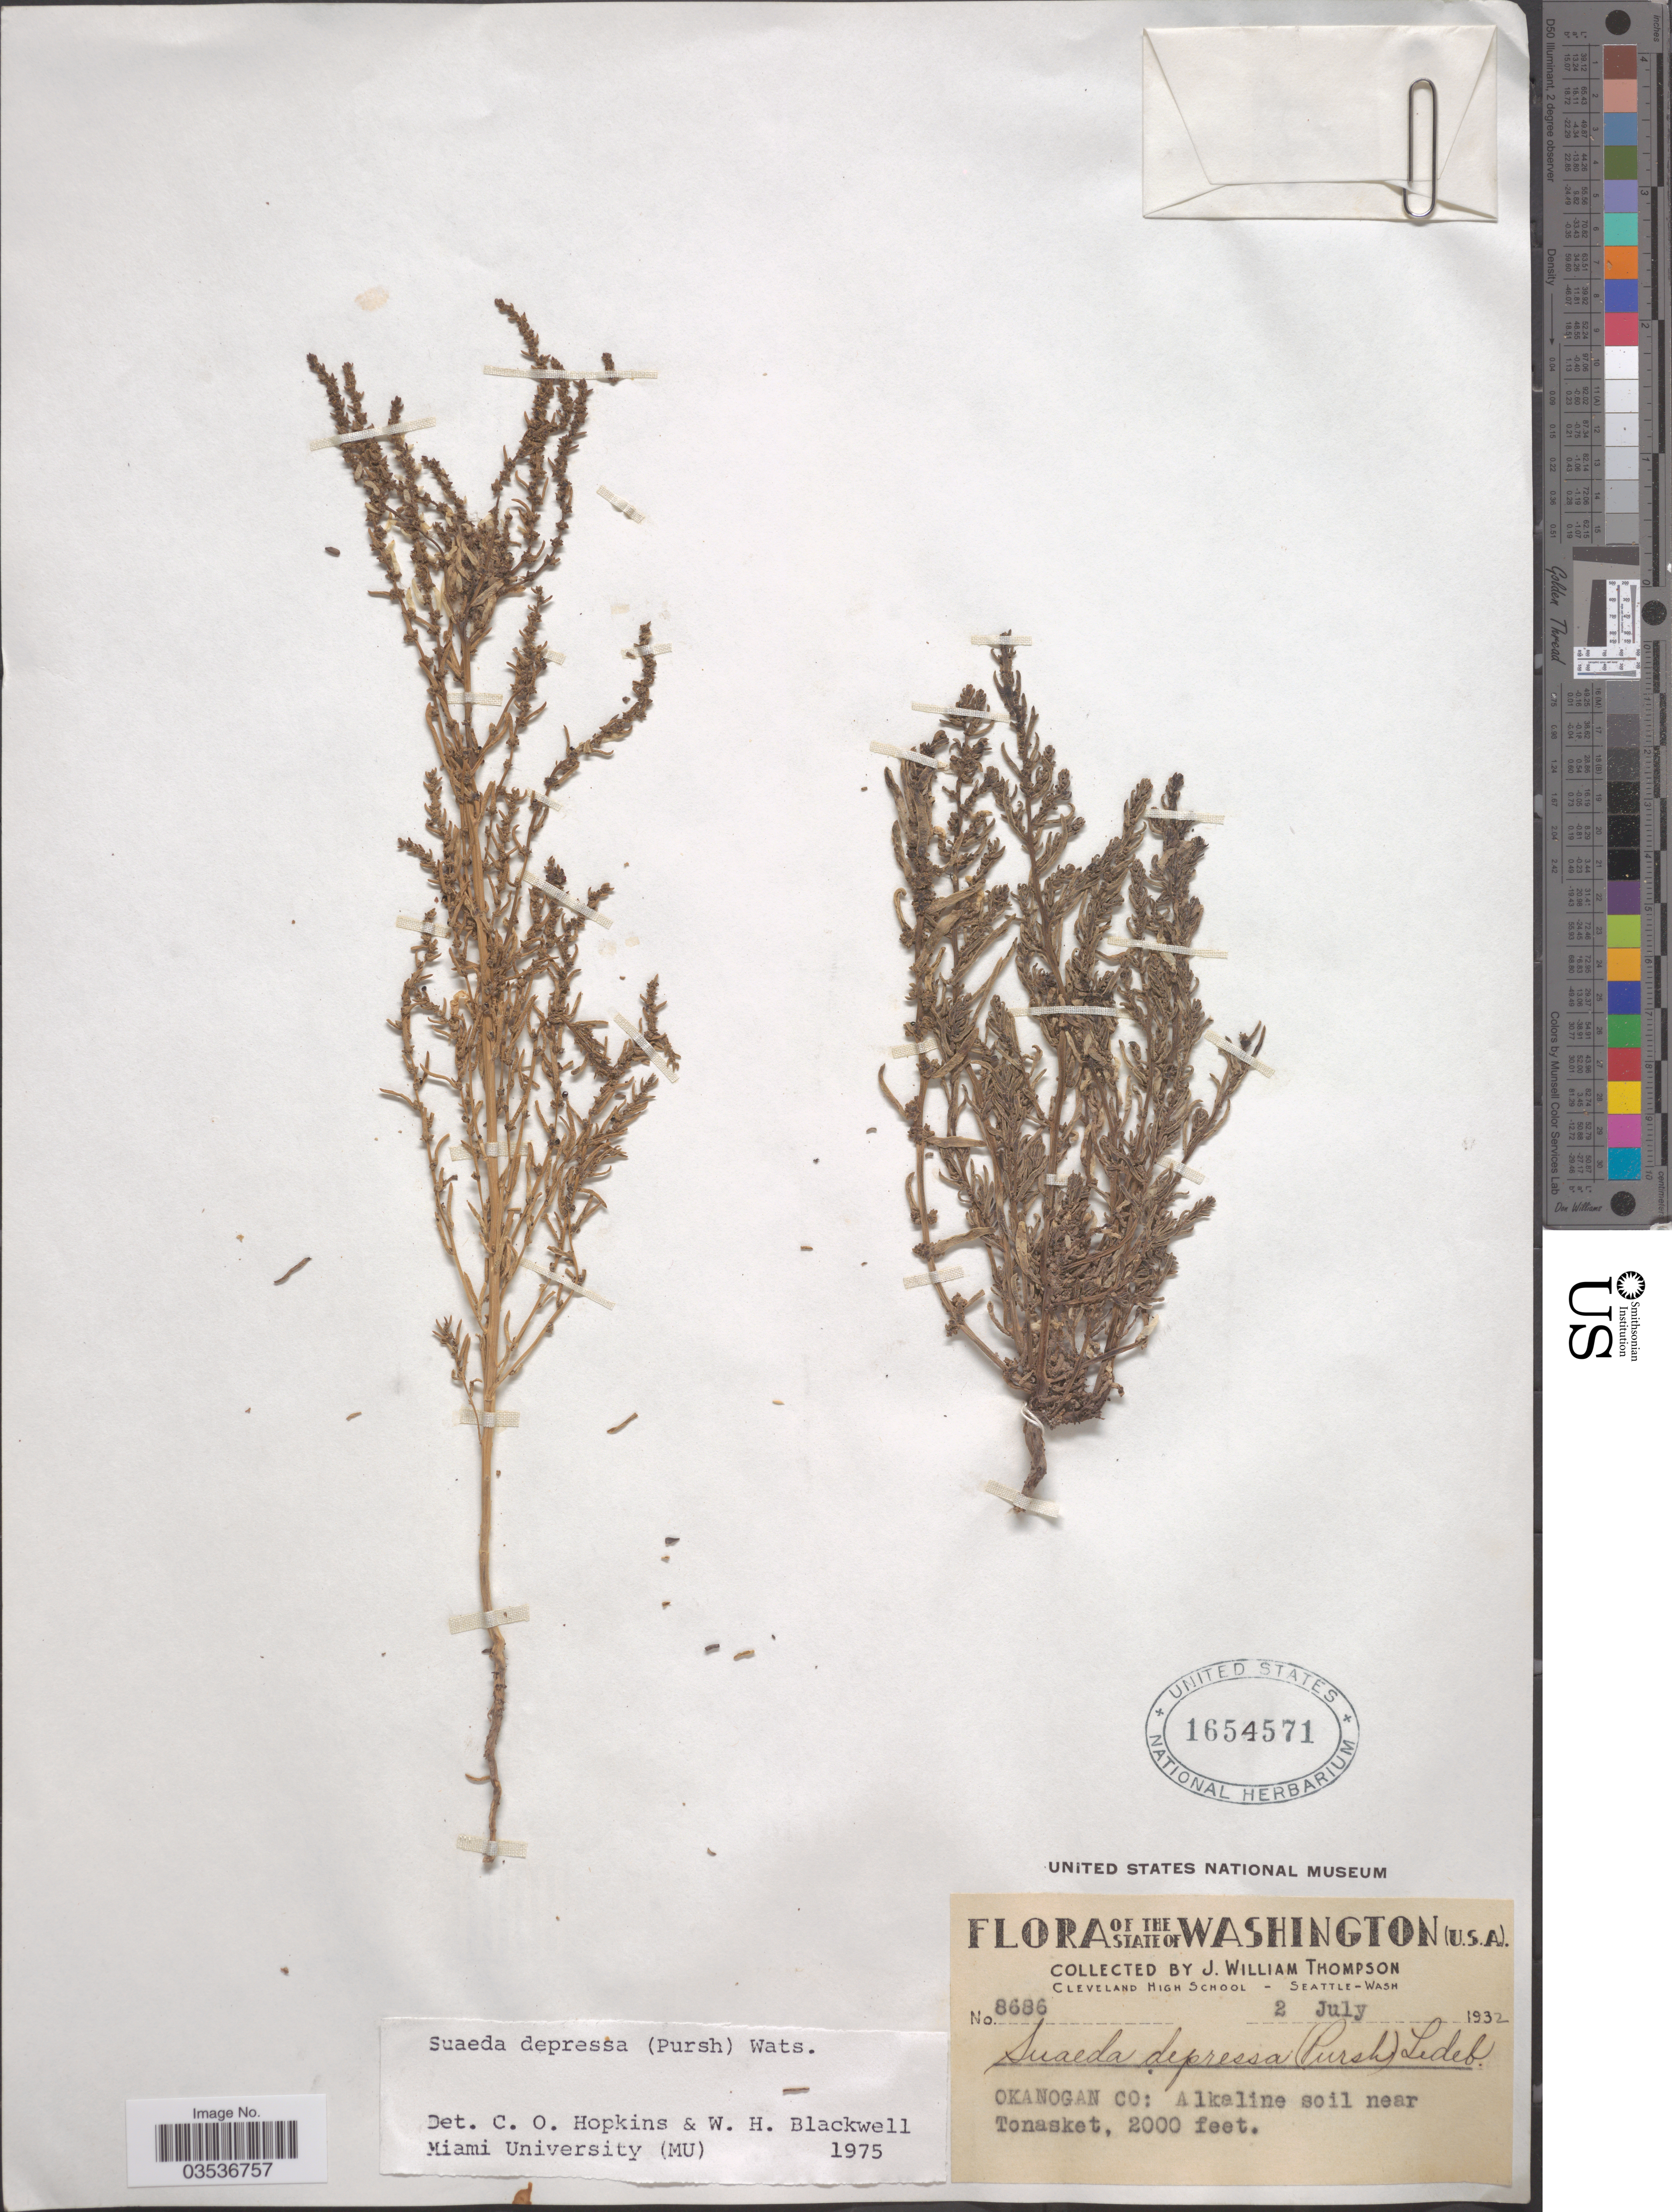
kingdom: Plantae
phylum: Tracheophyta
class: Magnoliopsida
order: Caryophyllales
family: Amaranthaceae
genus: Suaeda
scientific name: Suaeda depressa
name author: (Pursh) S. Watson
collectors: J. W. Thompson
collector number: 8686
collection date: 1932-07-02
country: United States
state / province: Washington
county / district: Okanogan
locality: Okanogan Co: Alkaline soil near Tonasket.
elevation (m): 610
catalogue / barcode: US 1654571